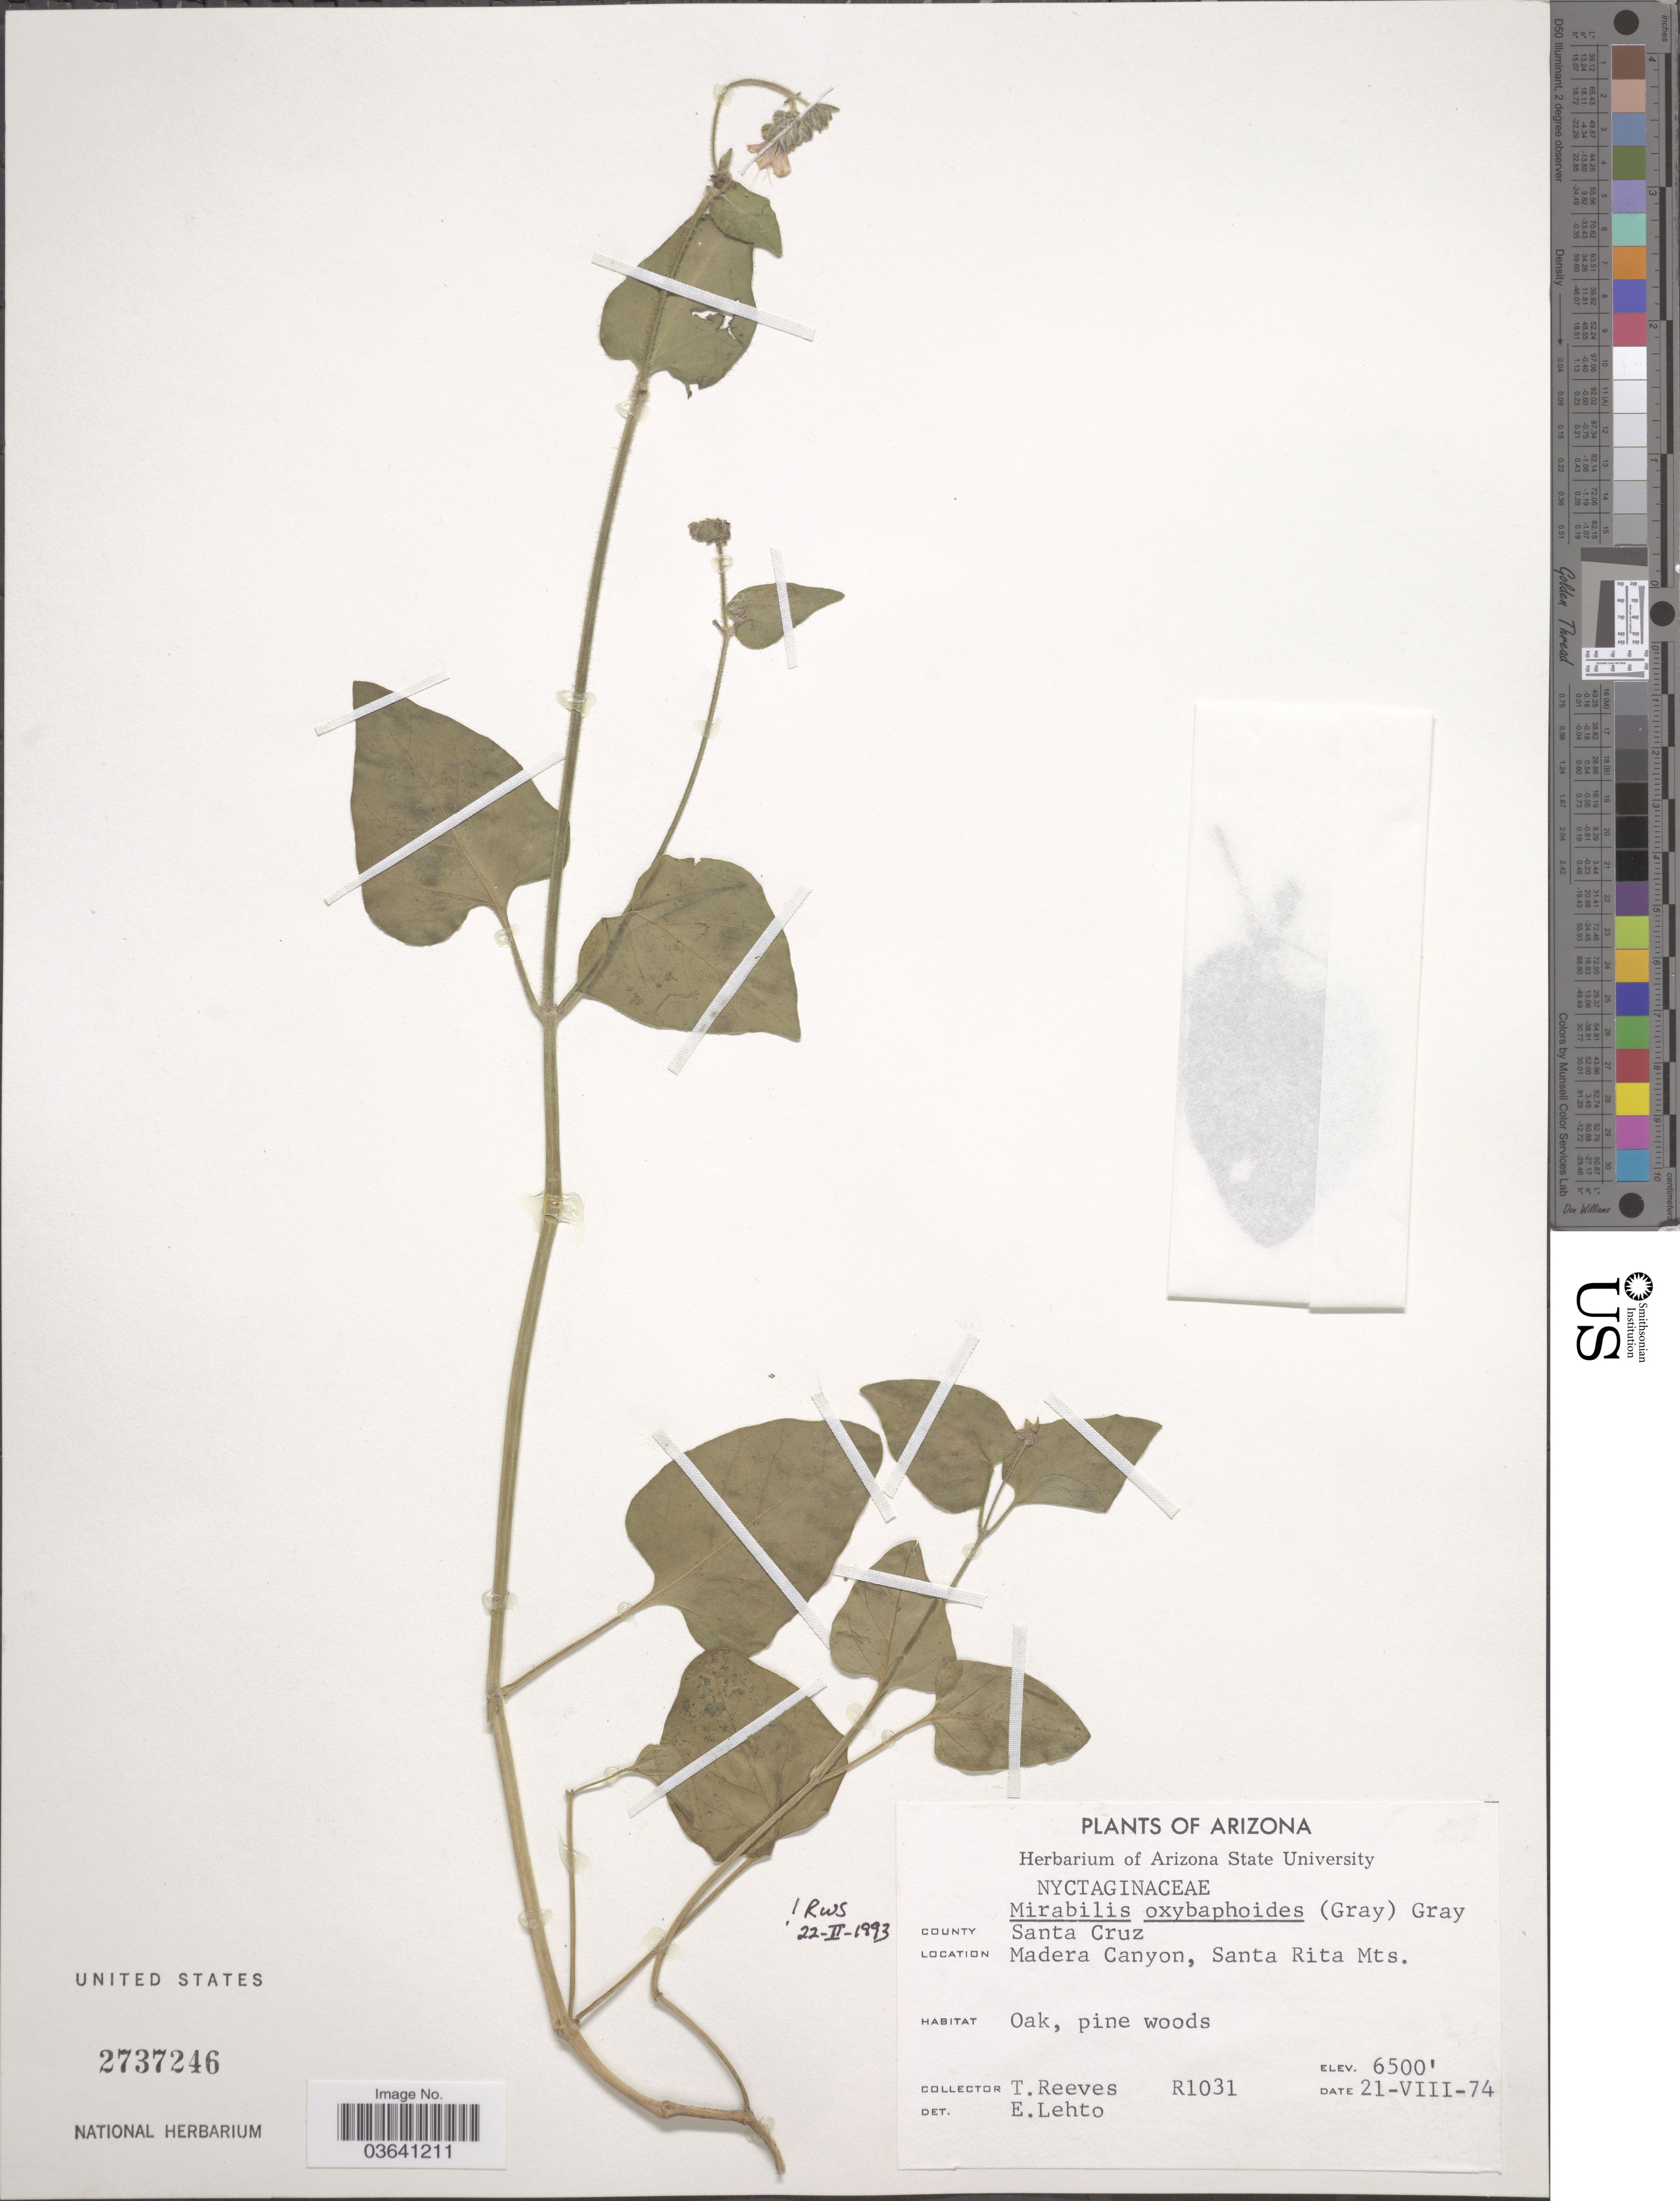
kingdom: Plantae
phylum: Tracheophyta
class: Magnoliopsida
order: Caryophyllales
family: Nyctaginaceae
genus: Mirabilis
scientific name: Mirabilis oxybaphoides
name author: (A. Gray) A. Gray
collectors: T. Reeves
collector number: R1031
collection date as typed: Transcribed d/m/y: 21/8/74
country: United States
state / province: Arizona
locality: County Santa Cruz. Madera Canyon, Santa Rita Mts.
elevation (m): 1981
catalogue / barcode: US 2737246